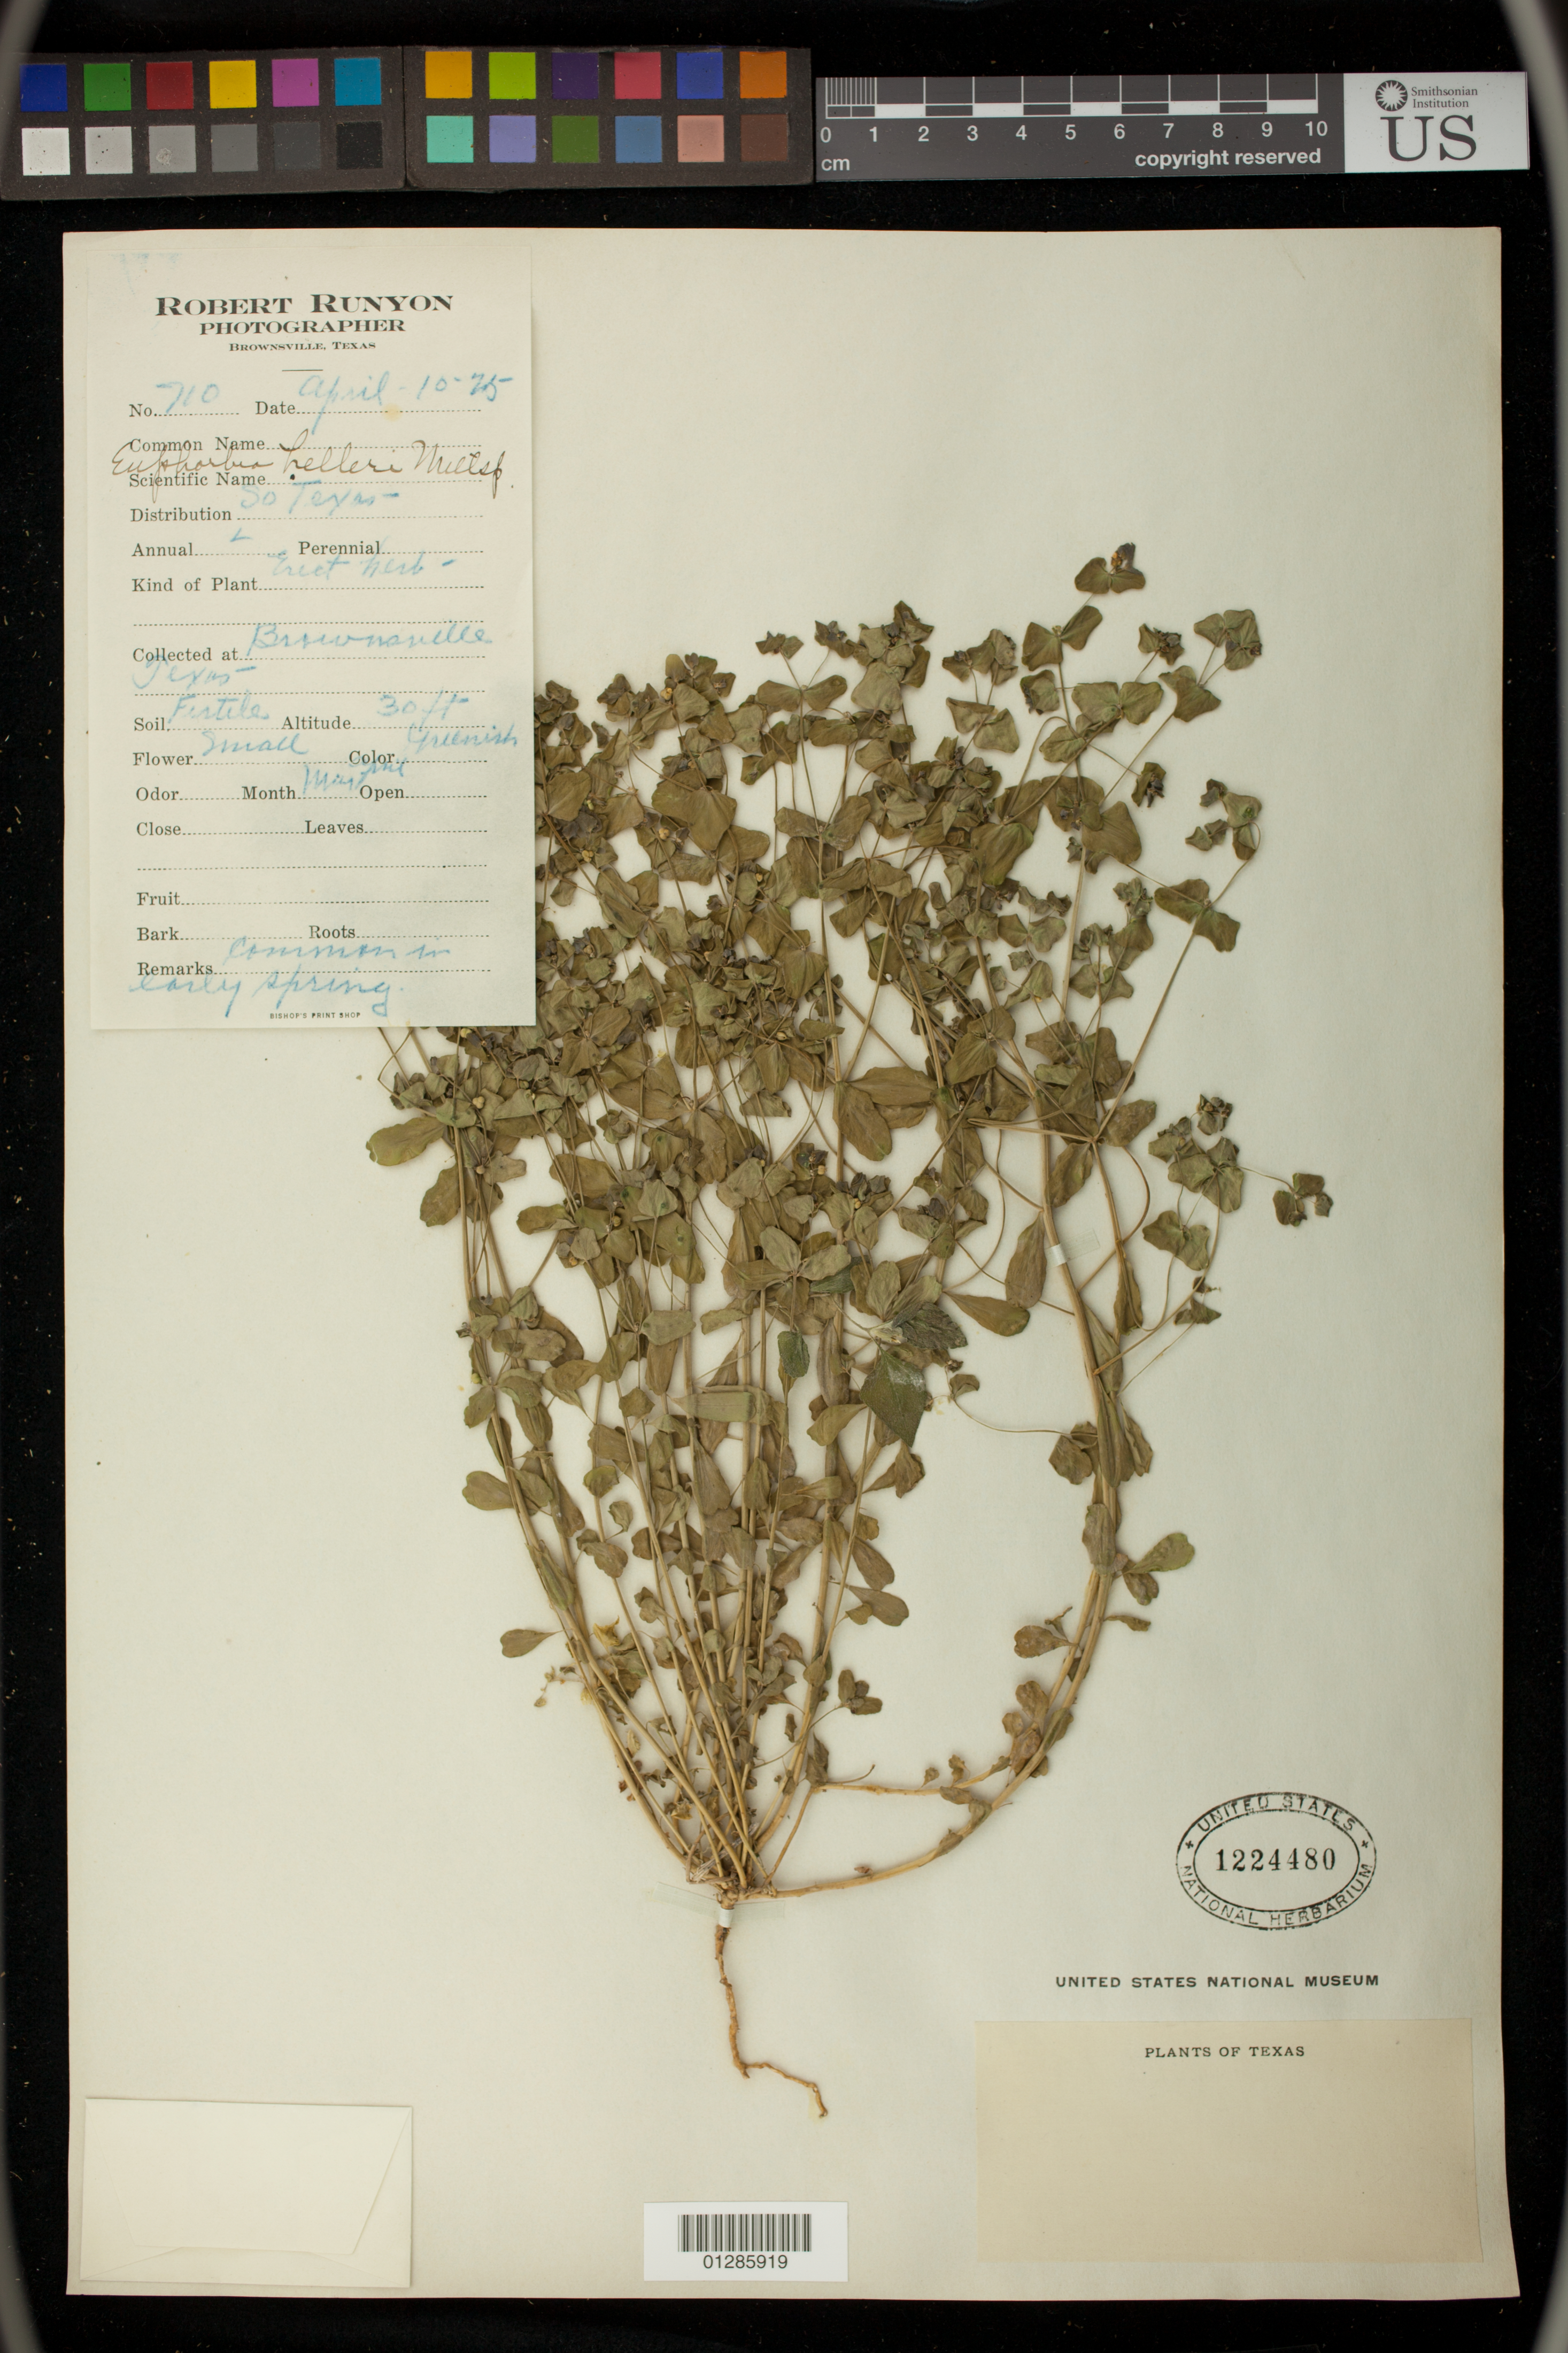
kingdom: Plantae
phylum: Tracheophyta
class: Magnoliopsida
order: Malpighiales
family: Euphorbiaceae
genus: Euphorbia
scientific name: Euphorbia helleri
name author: Millsp.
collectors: R. Runyon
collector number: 710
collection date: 1925-04-10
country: United States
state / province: Texas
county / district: Cameron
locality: Brownsville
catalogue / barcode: US 1224480